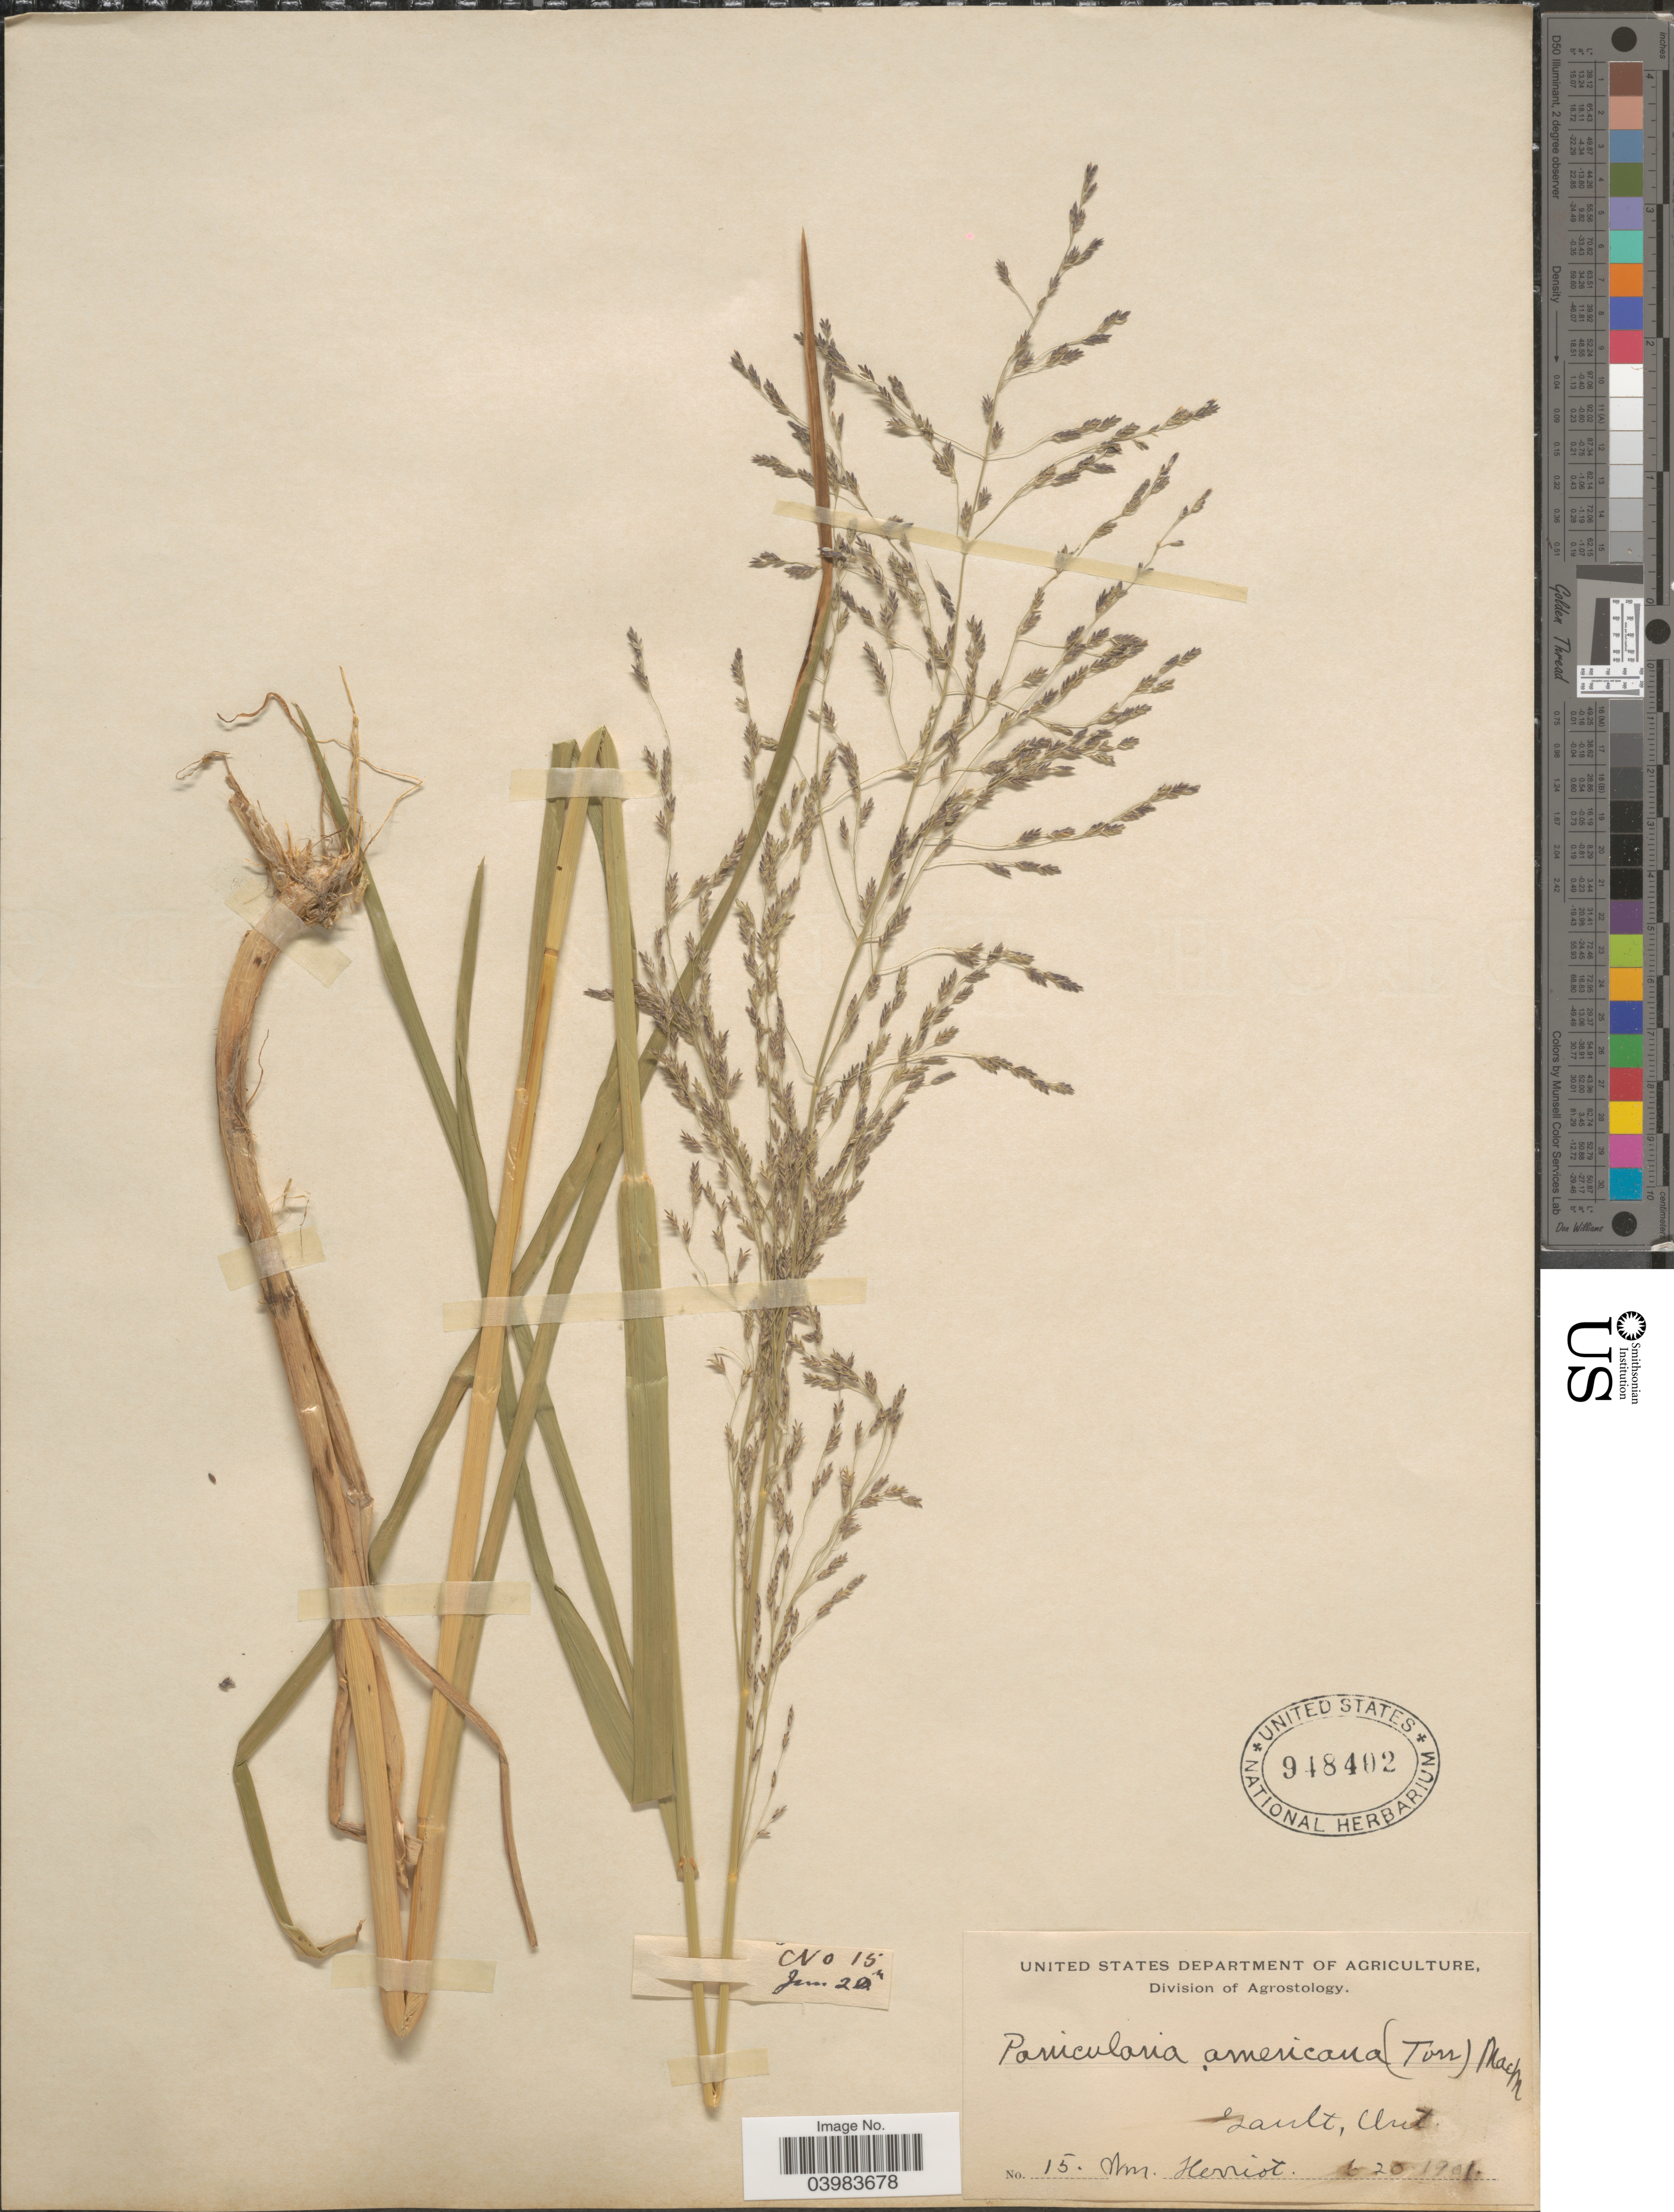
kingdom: Plantae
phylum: Tracheophyta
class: Liliopsida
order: Poales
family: Poaceae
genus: Glyceria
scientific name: Glyceria grandis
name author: S. Watson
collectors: W. Herriot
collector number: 15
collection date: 1901-06-20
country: Canada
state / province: Ontario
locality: Gault.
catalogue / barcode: US 948402